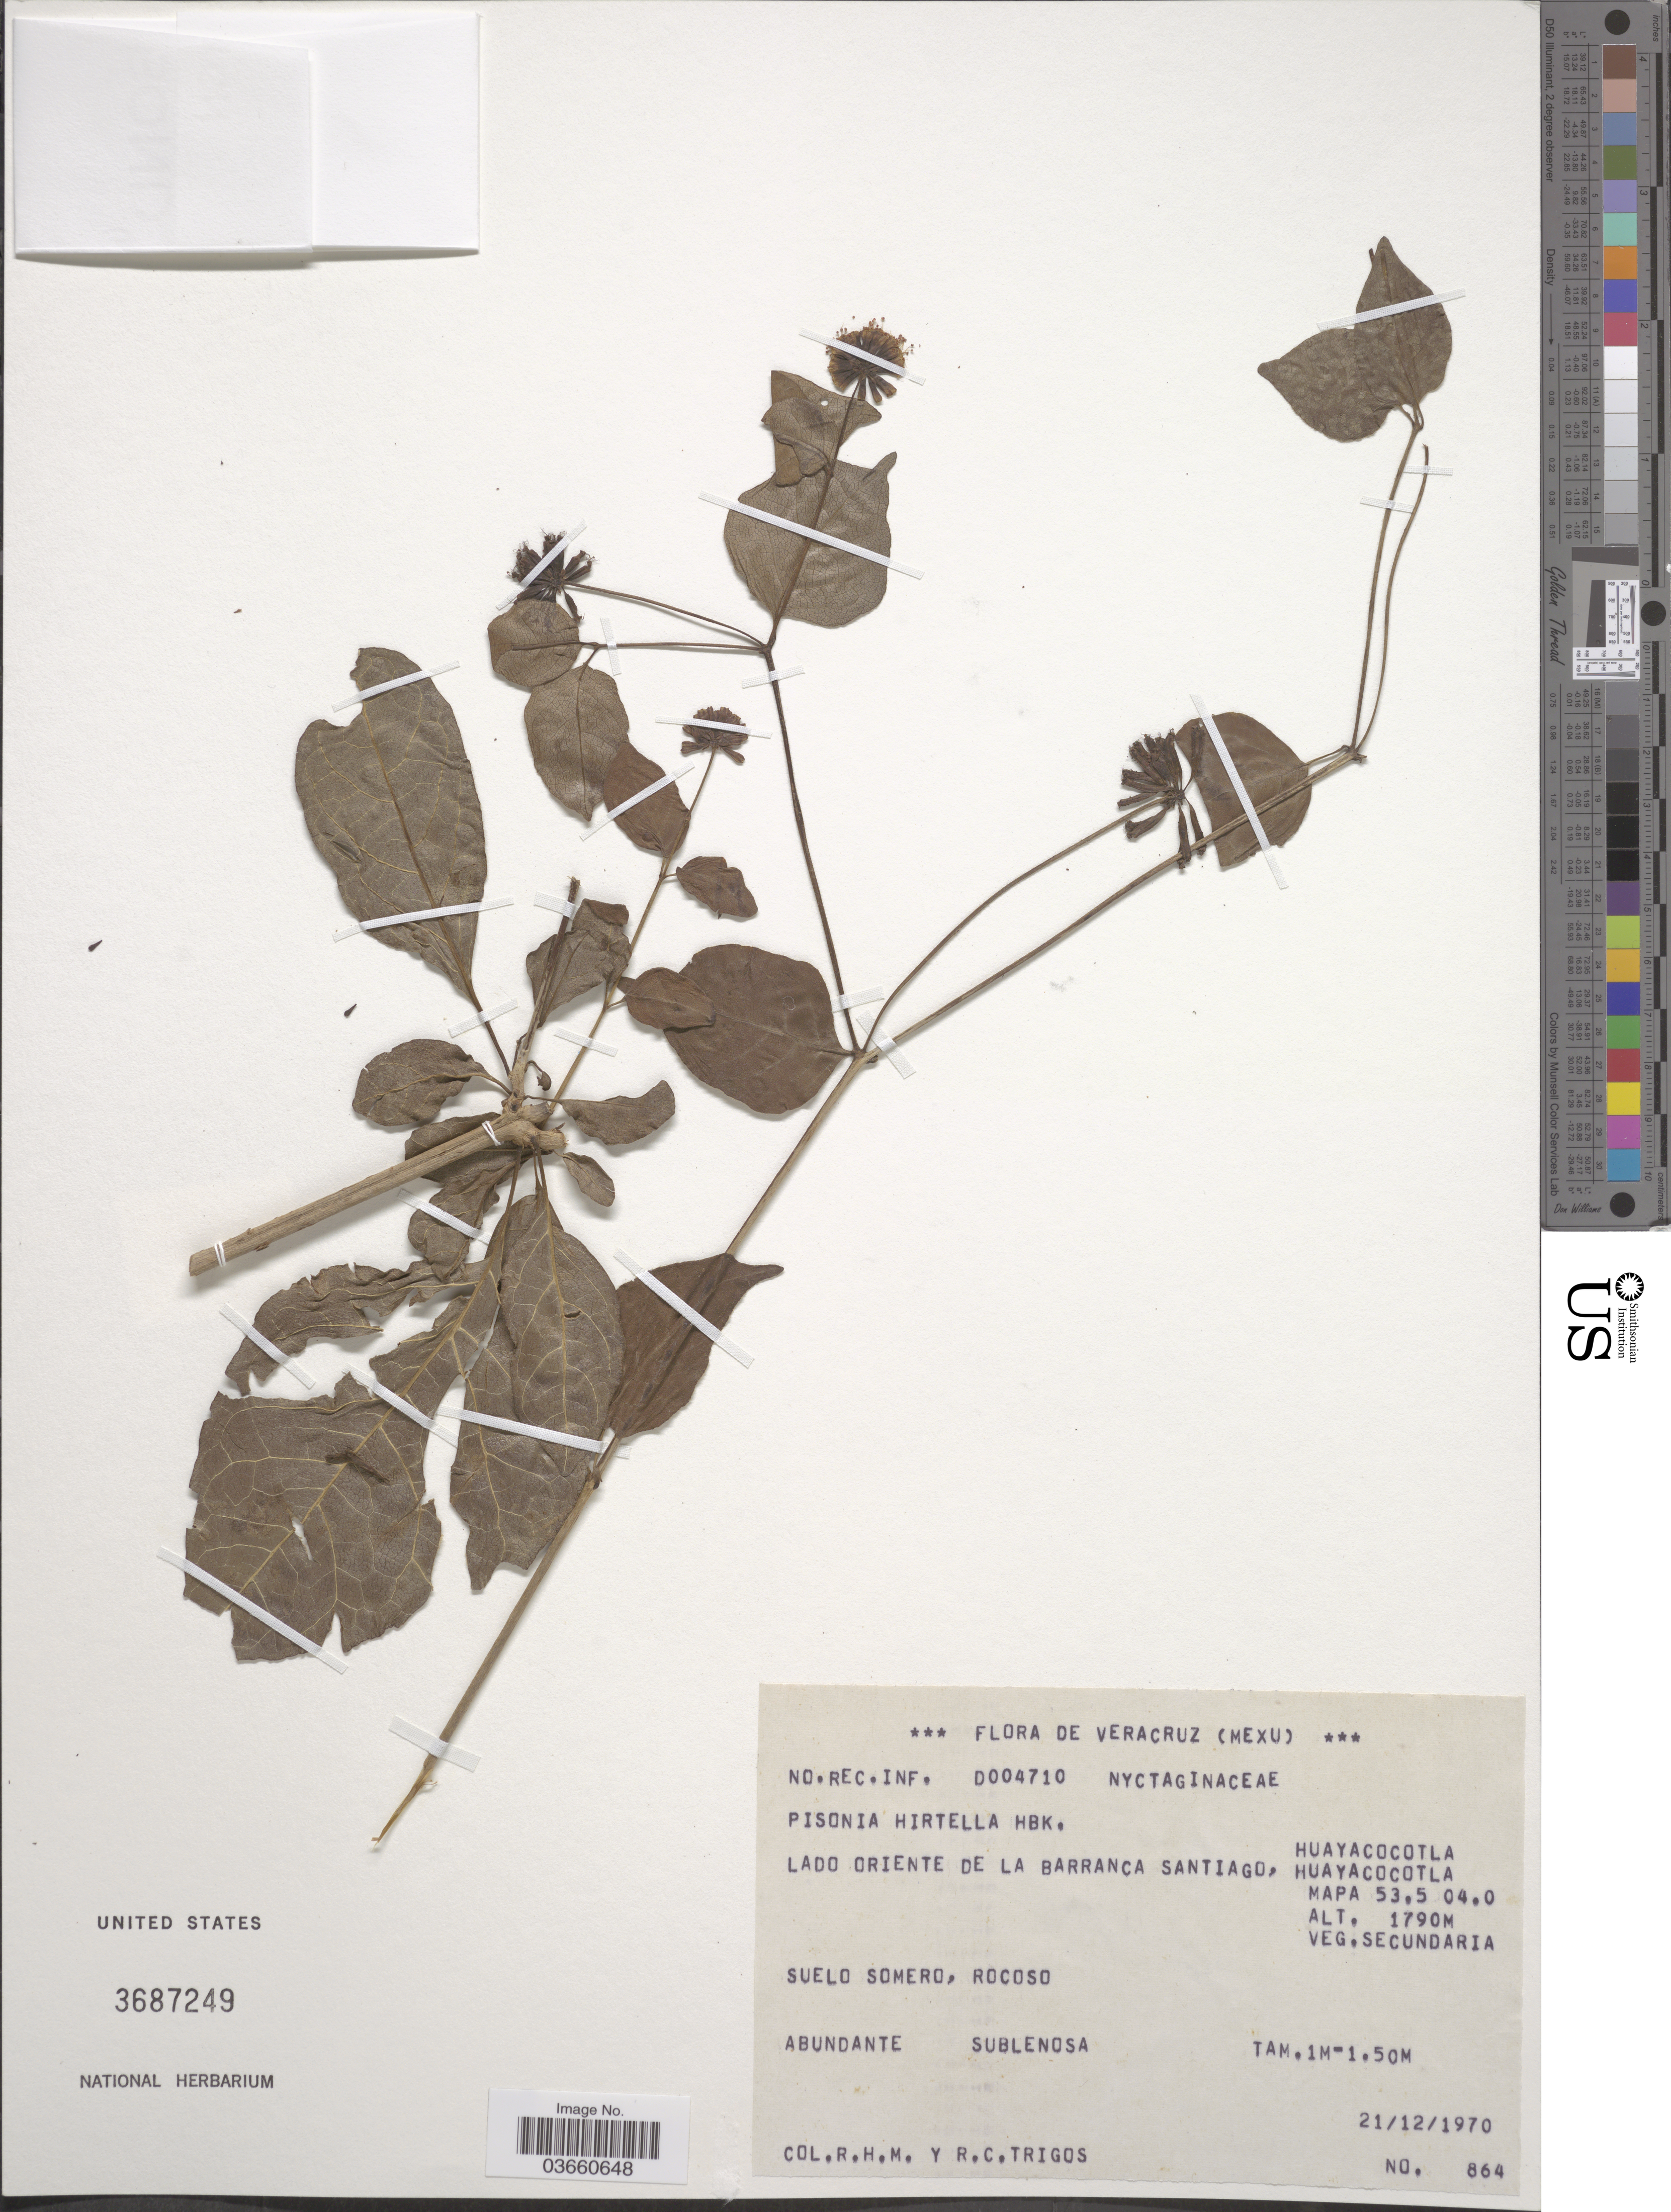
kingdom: Plantae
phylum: Tracheophyta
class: Magnoliopsida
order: Caryophyllales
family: Nyctaginaceae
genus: Pisonia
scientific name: Pisonia hirtella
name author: Kunth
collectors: R. Trigos & R. Trigos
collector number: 864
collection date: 1970-12-21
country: Mexico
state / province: Veracruz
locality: Veracruz. Lado Oriente de La Barranca Santiago, Huayacocotla Huayacocotla Mapa 53,5 04.0.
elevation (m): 1790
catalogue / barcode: US 3687249